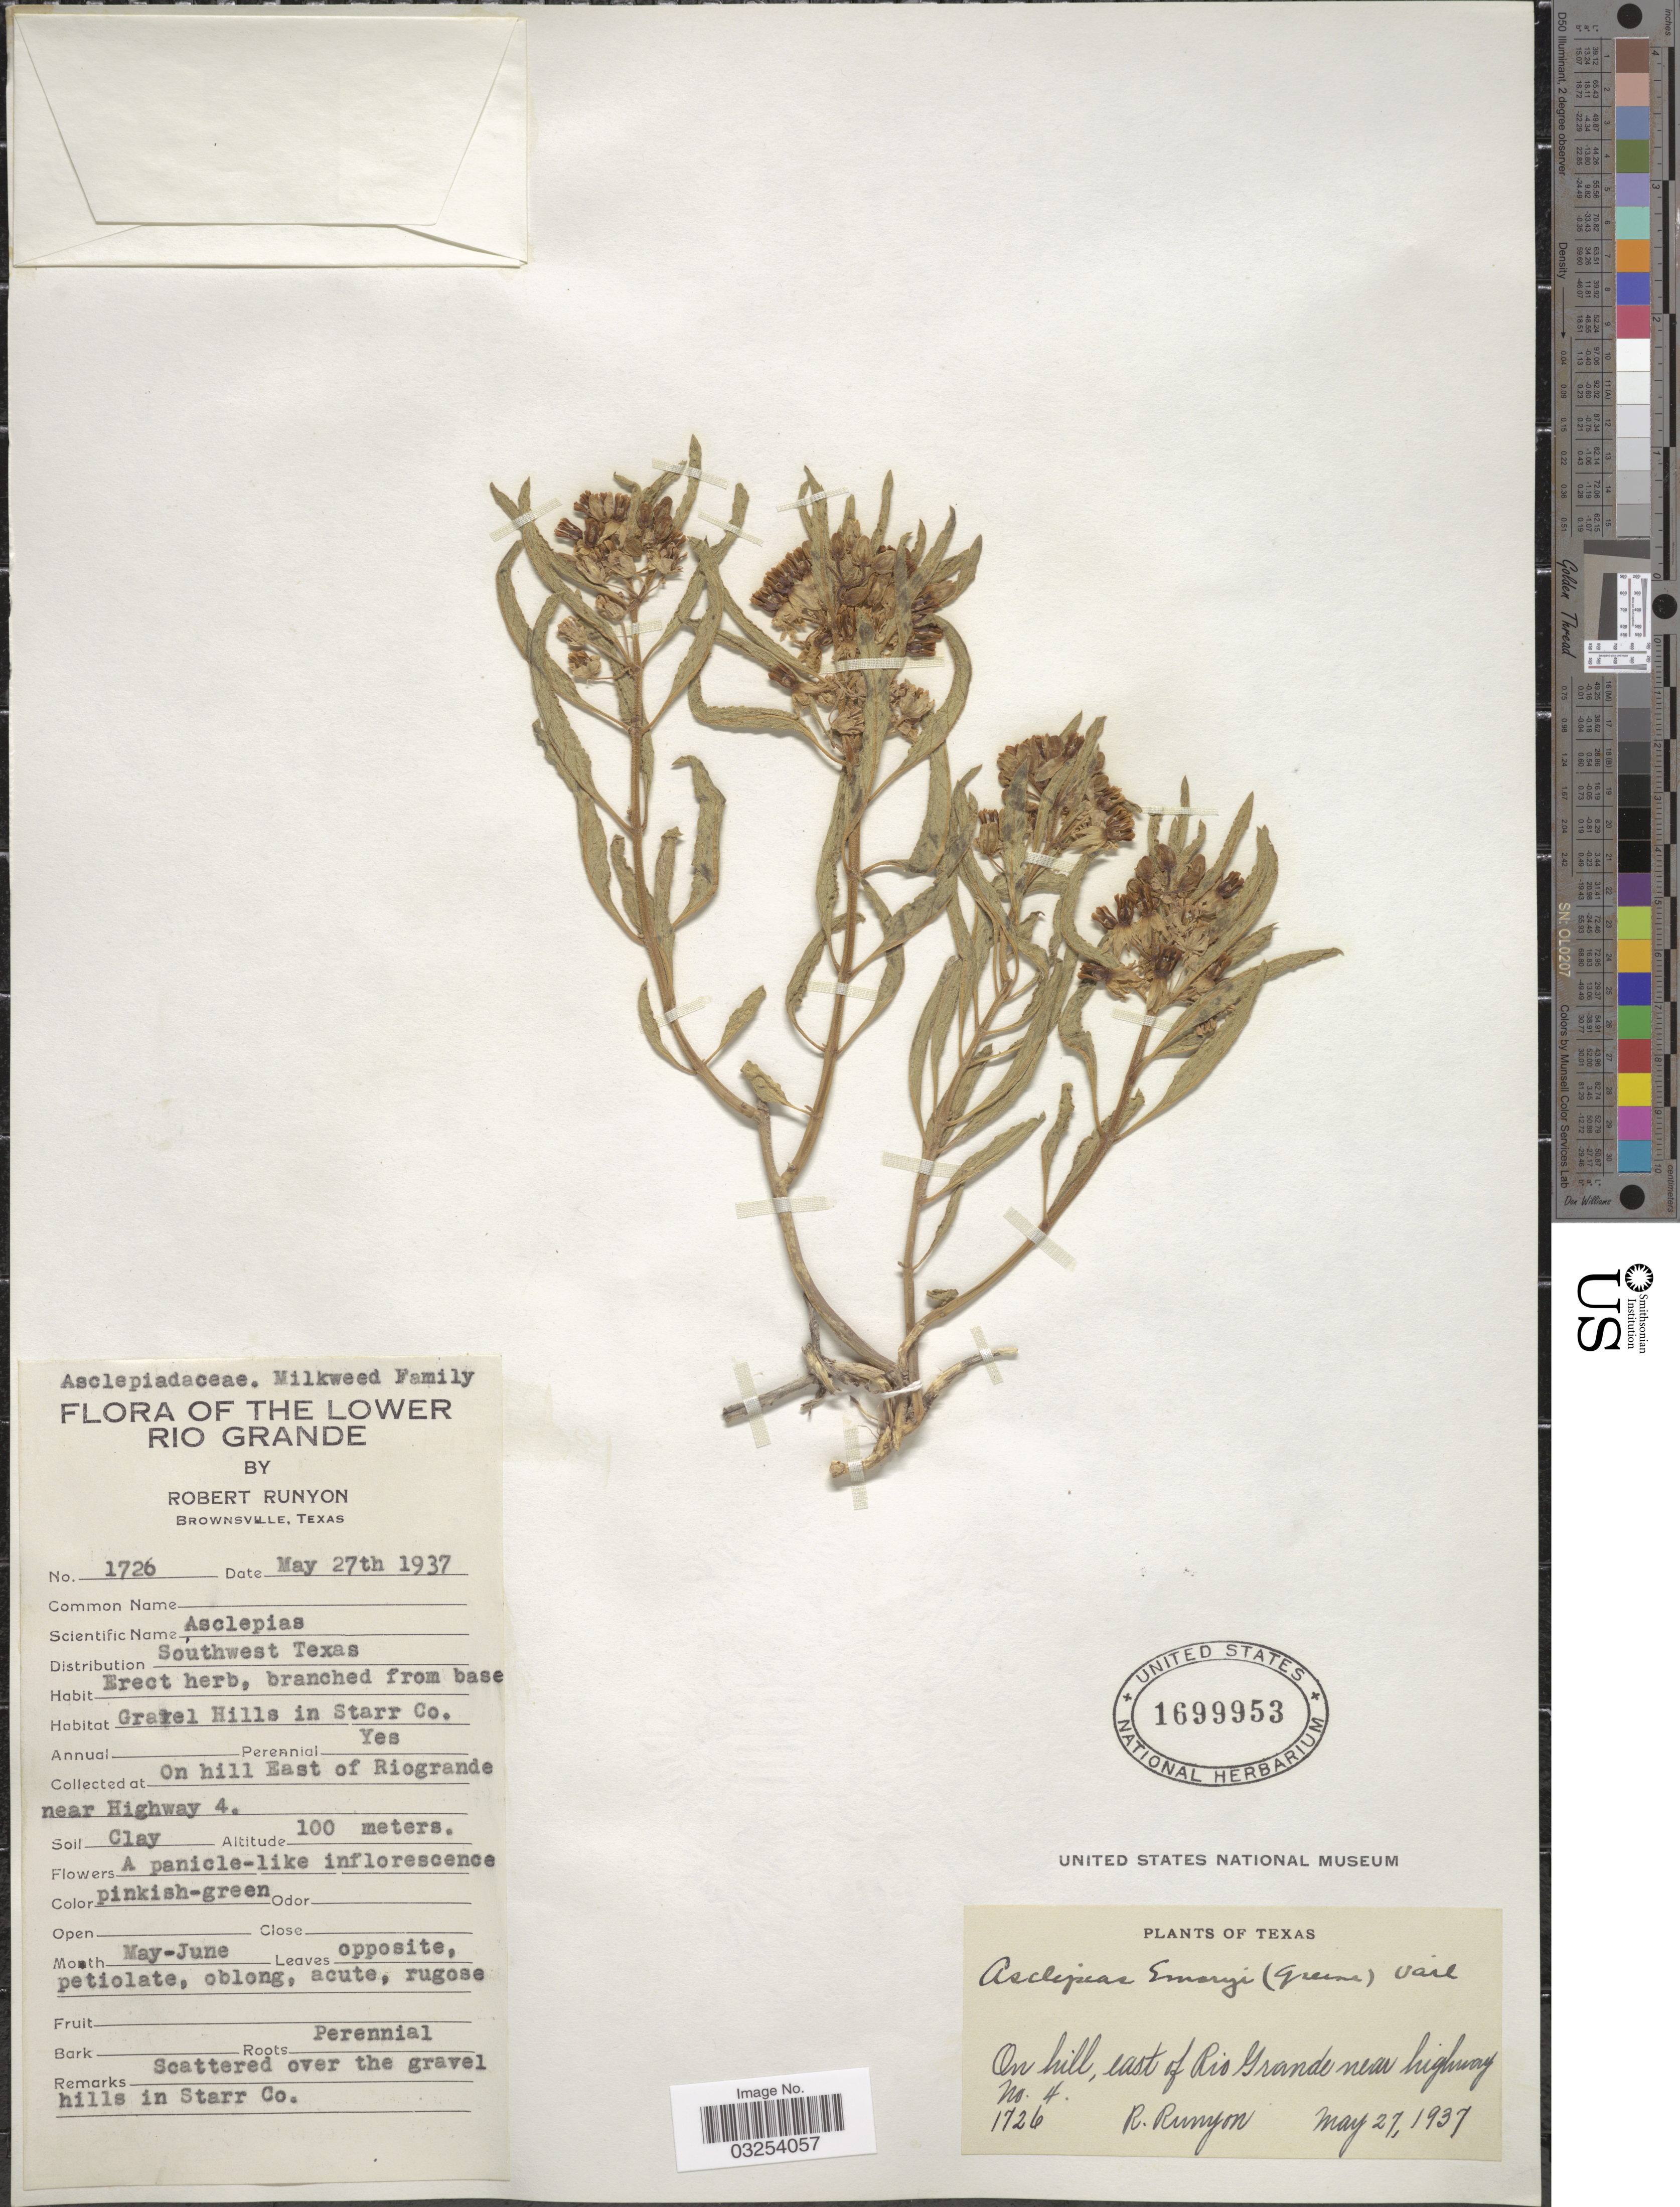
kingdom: Plantae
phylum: Tracheophyta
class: Magnoliopsida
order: Gentianales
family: Apocynaceae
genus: Asclepias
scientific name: Asclepias emoryi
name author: (Greene) Vail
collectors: R. Runyon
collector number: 1726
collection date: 1937-05-27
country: United States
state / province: Texas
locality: Lower Rio Grande. On hill East of Riogrande near Highway 4.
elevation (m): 100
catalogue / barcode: US 1699953